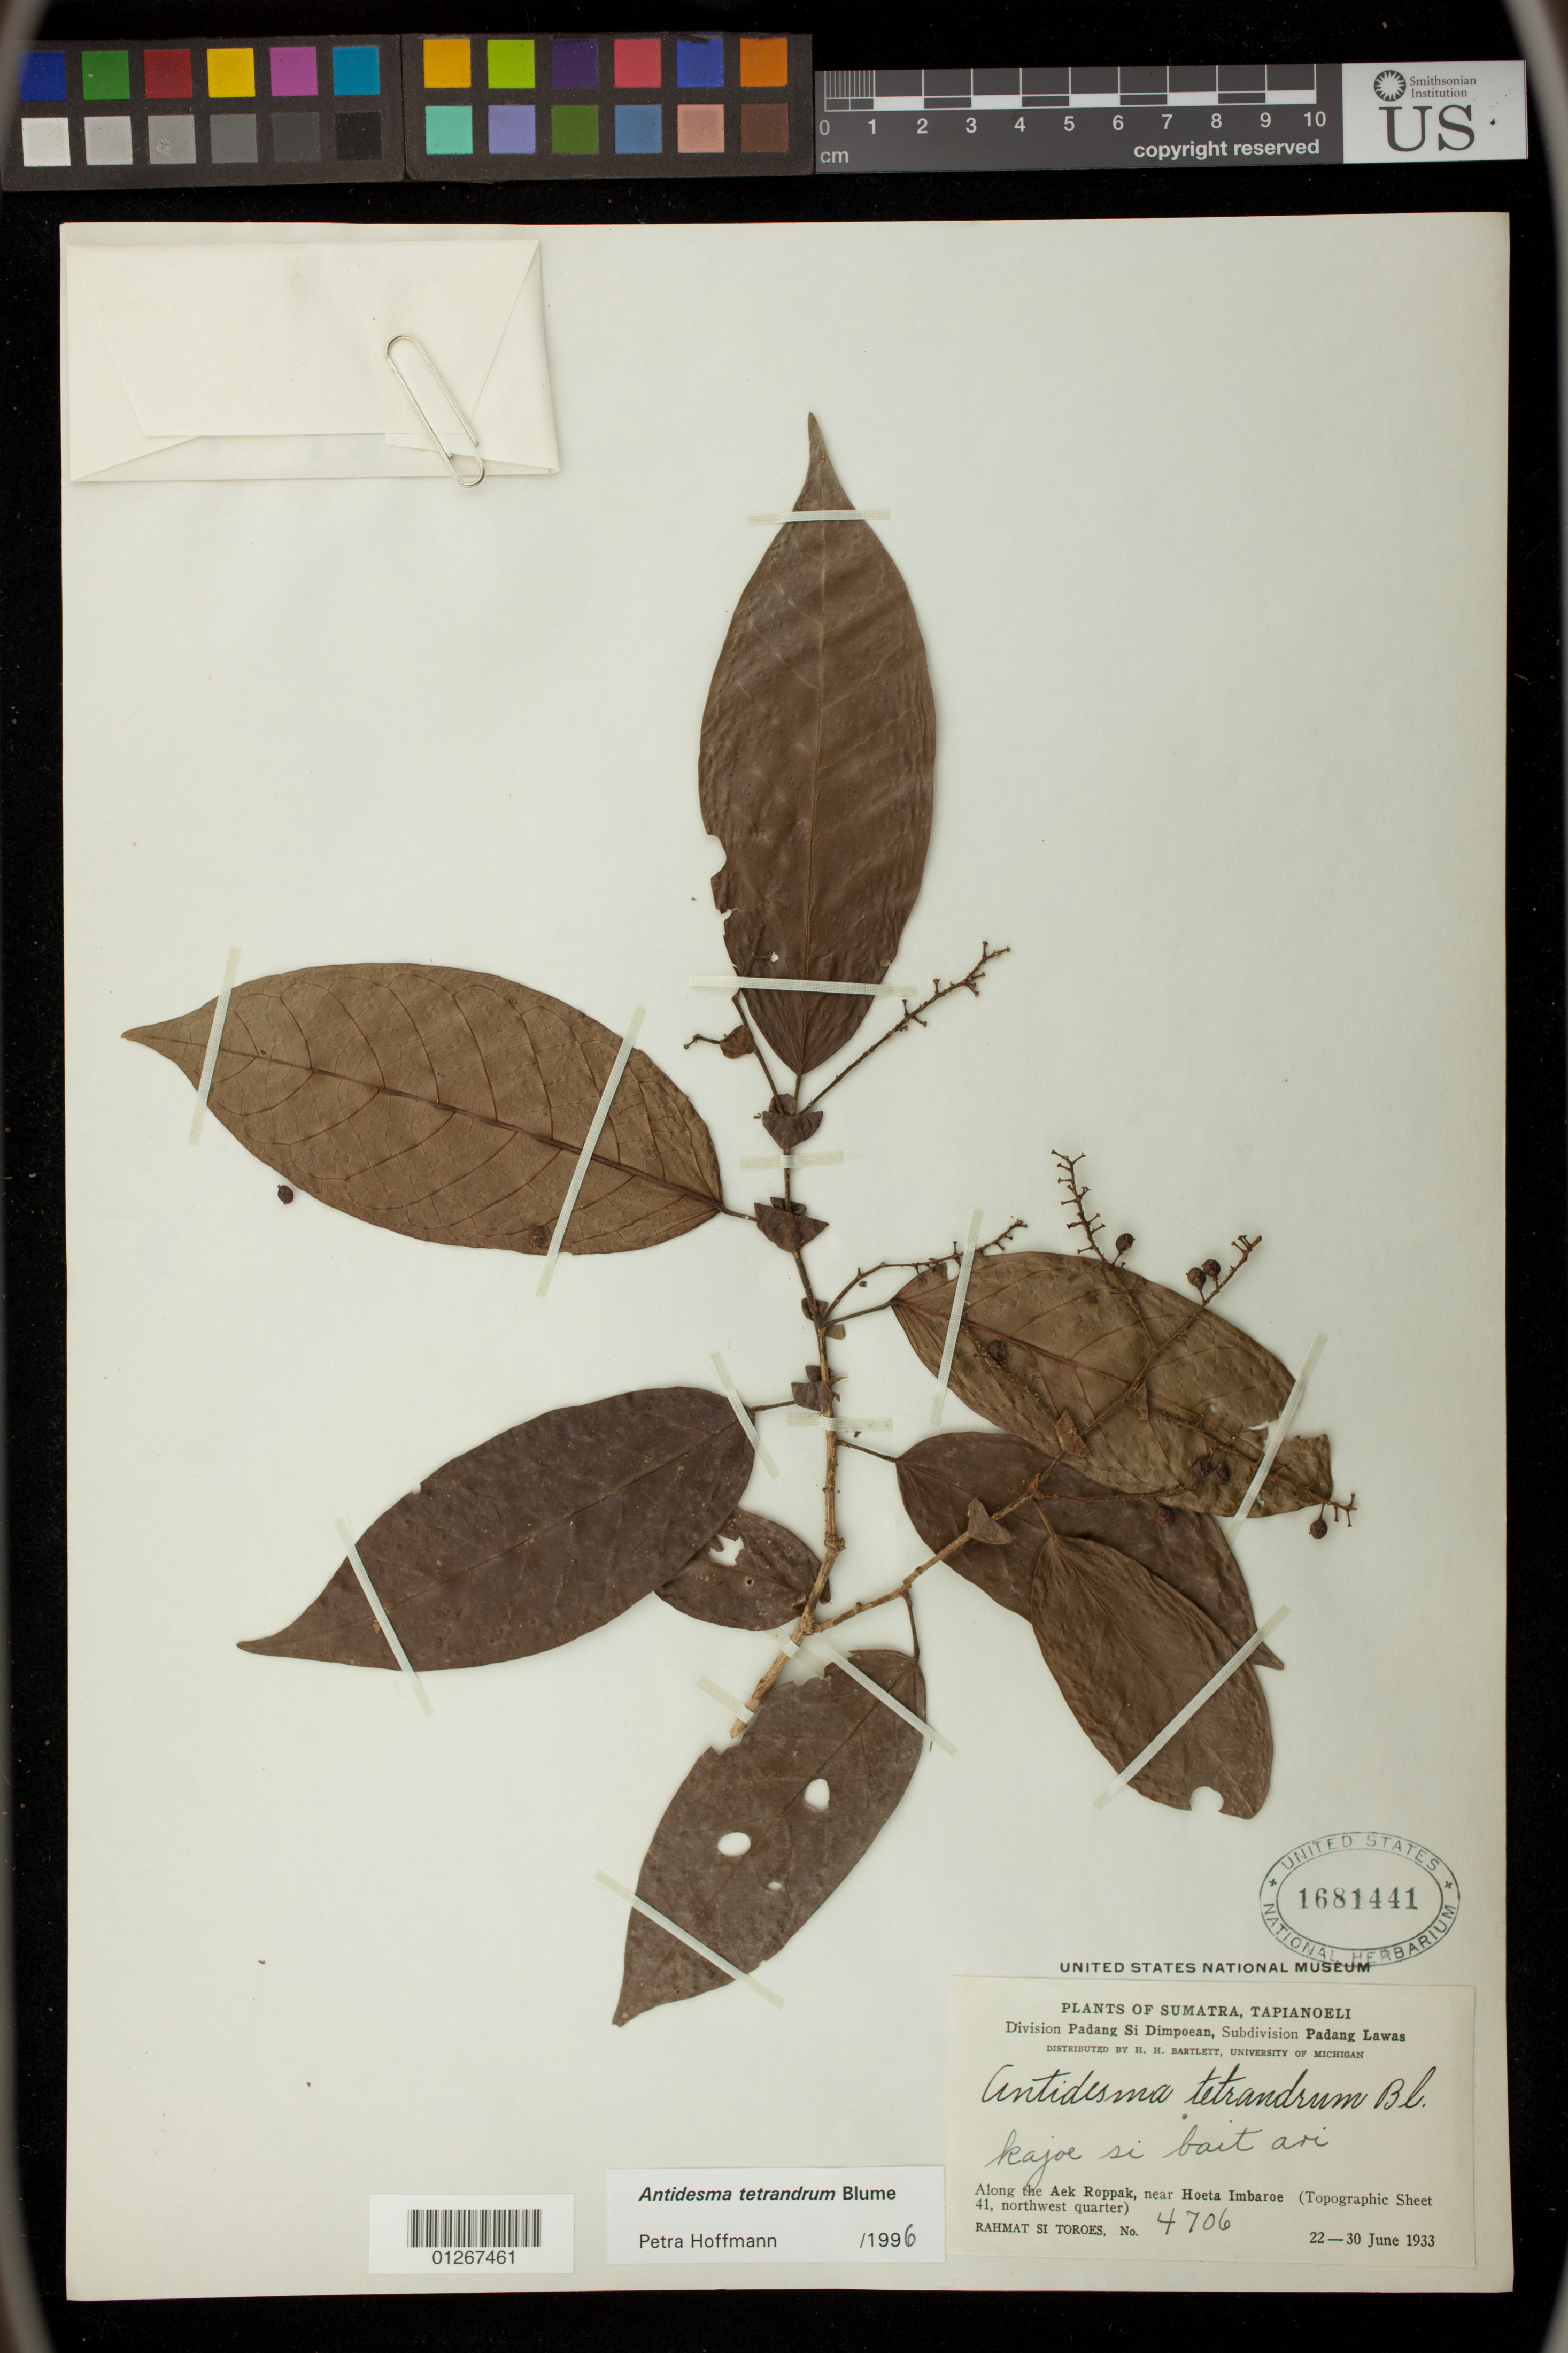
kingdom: Plantae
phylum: Tracheophyta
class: Magnoliopsida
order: Malpighiales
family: Phyllanthaceae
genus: Antidesma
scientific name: Antidesma tetrandrum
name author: Blume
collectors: Rahmat Si Boeea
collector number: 4706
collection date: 1933-06-22/1933-06-30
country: Indonesia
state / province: Sumatra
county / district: Sumatera Utara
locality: Sumatra, Tapianoeli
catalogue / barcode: US 1681441